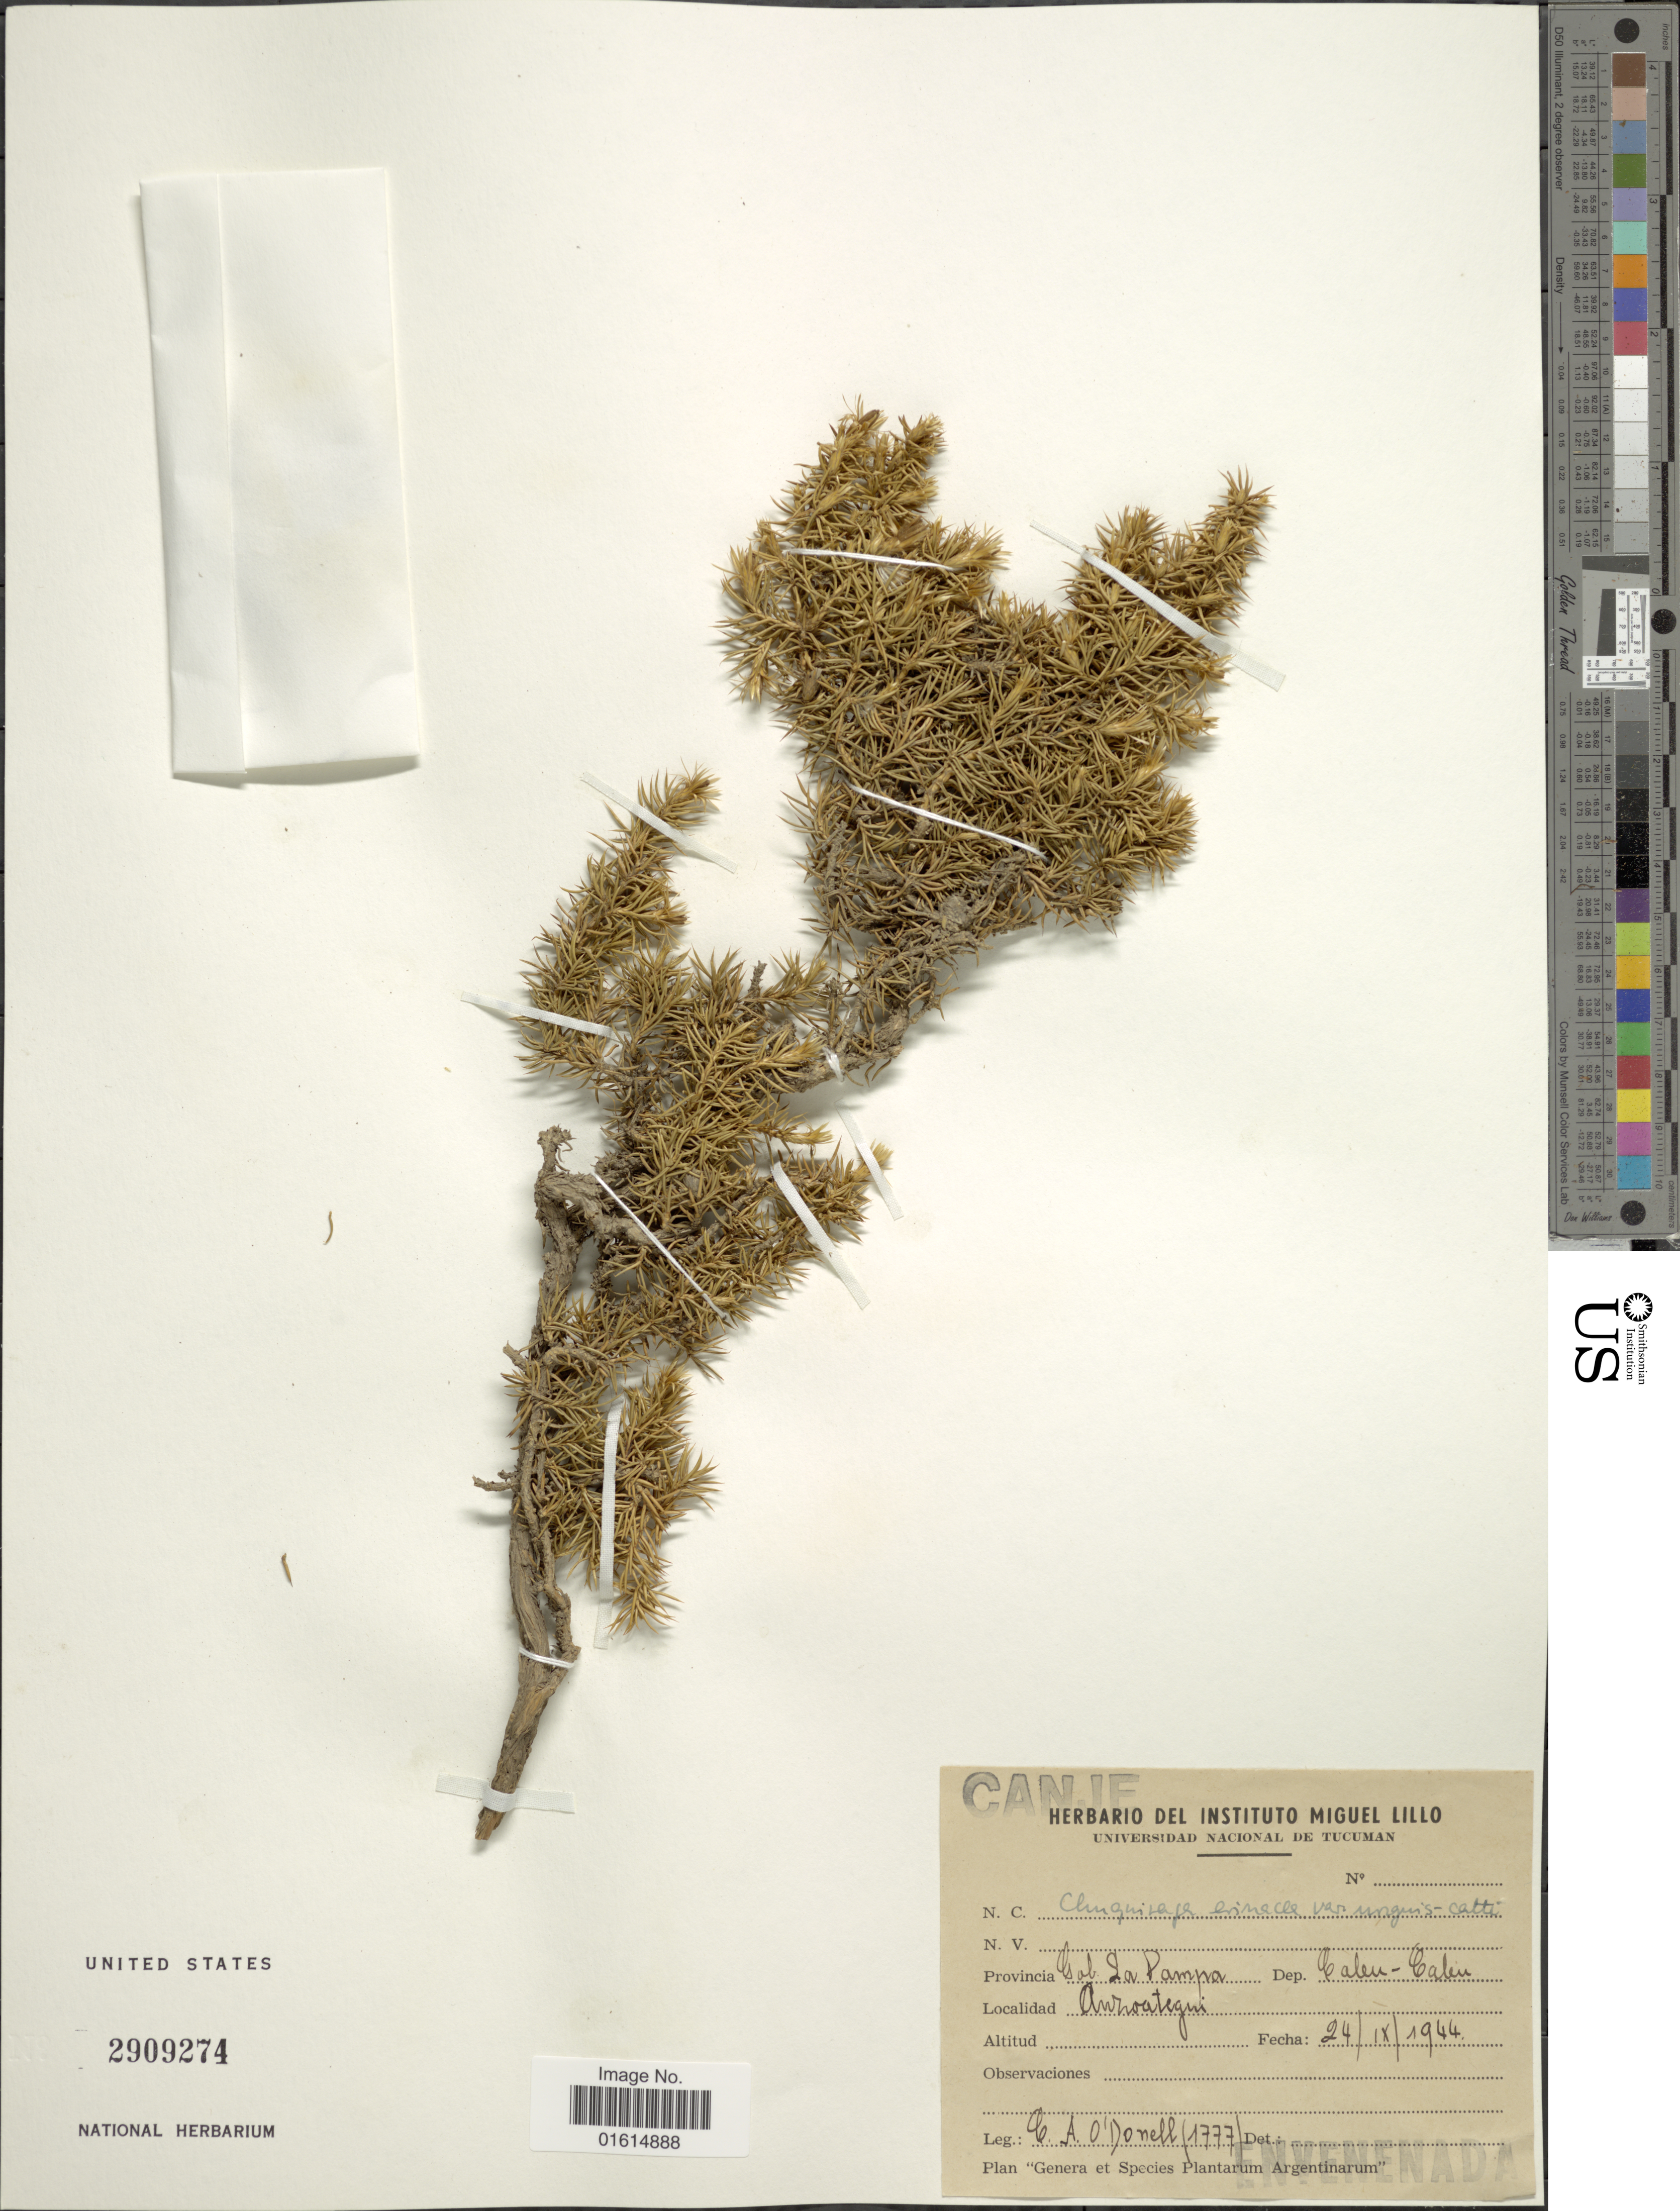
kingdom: Plantae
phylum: Tracheophyta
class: Magnoliopsida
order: Asterales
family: Asteraceae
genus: Chuquiraga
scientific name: Chuquiraga erinacea var. unguis-cati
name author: (Ces.) Hauman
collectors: C. O'Donell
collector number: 1777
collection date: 1944-09-24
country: Argentina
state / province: La Pampa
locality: Provincia Cal. La Pampa, Dep. Caleu-Caleu, Anzoategui.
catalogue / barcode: US 2909274